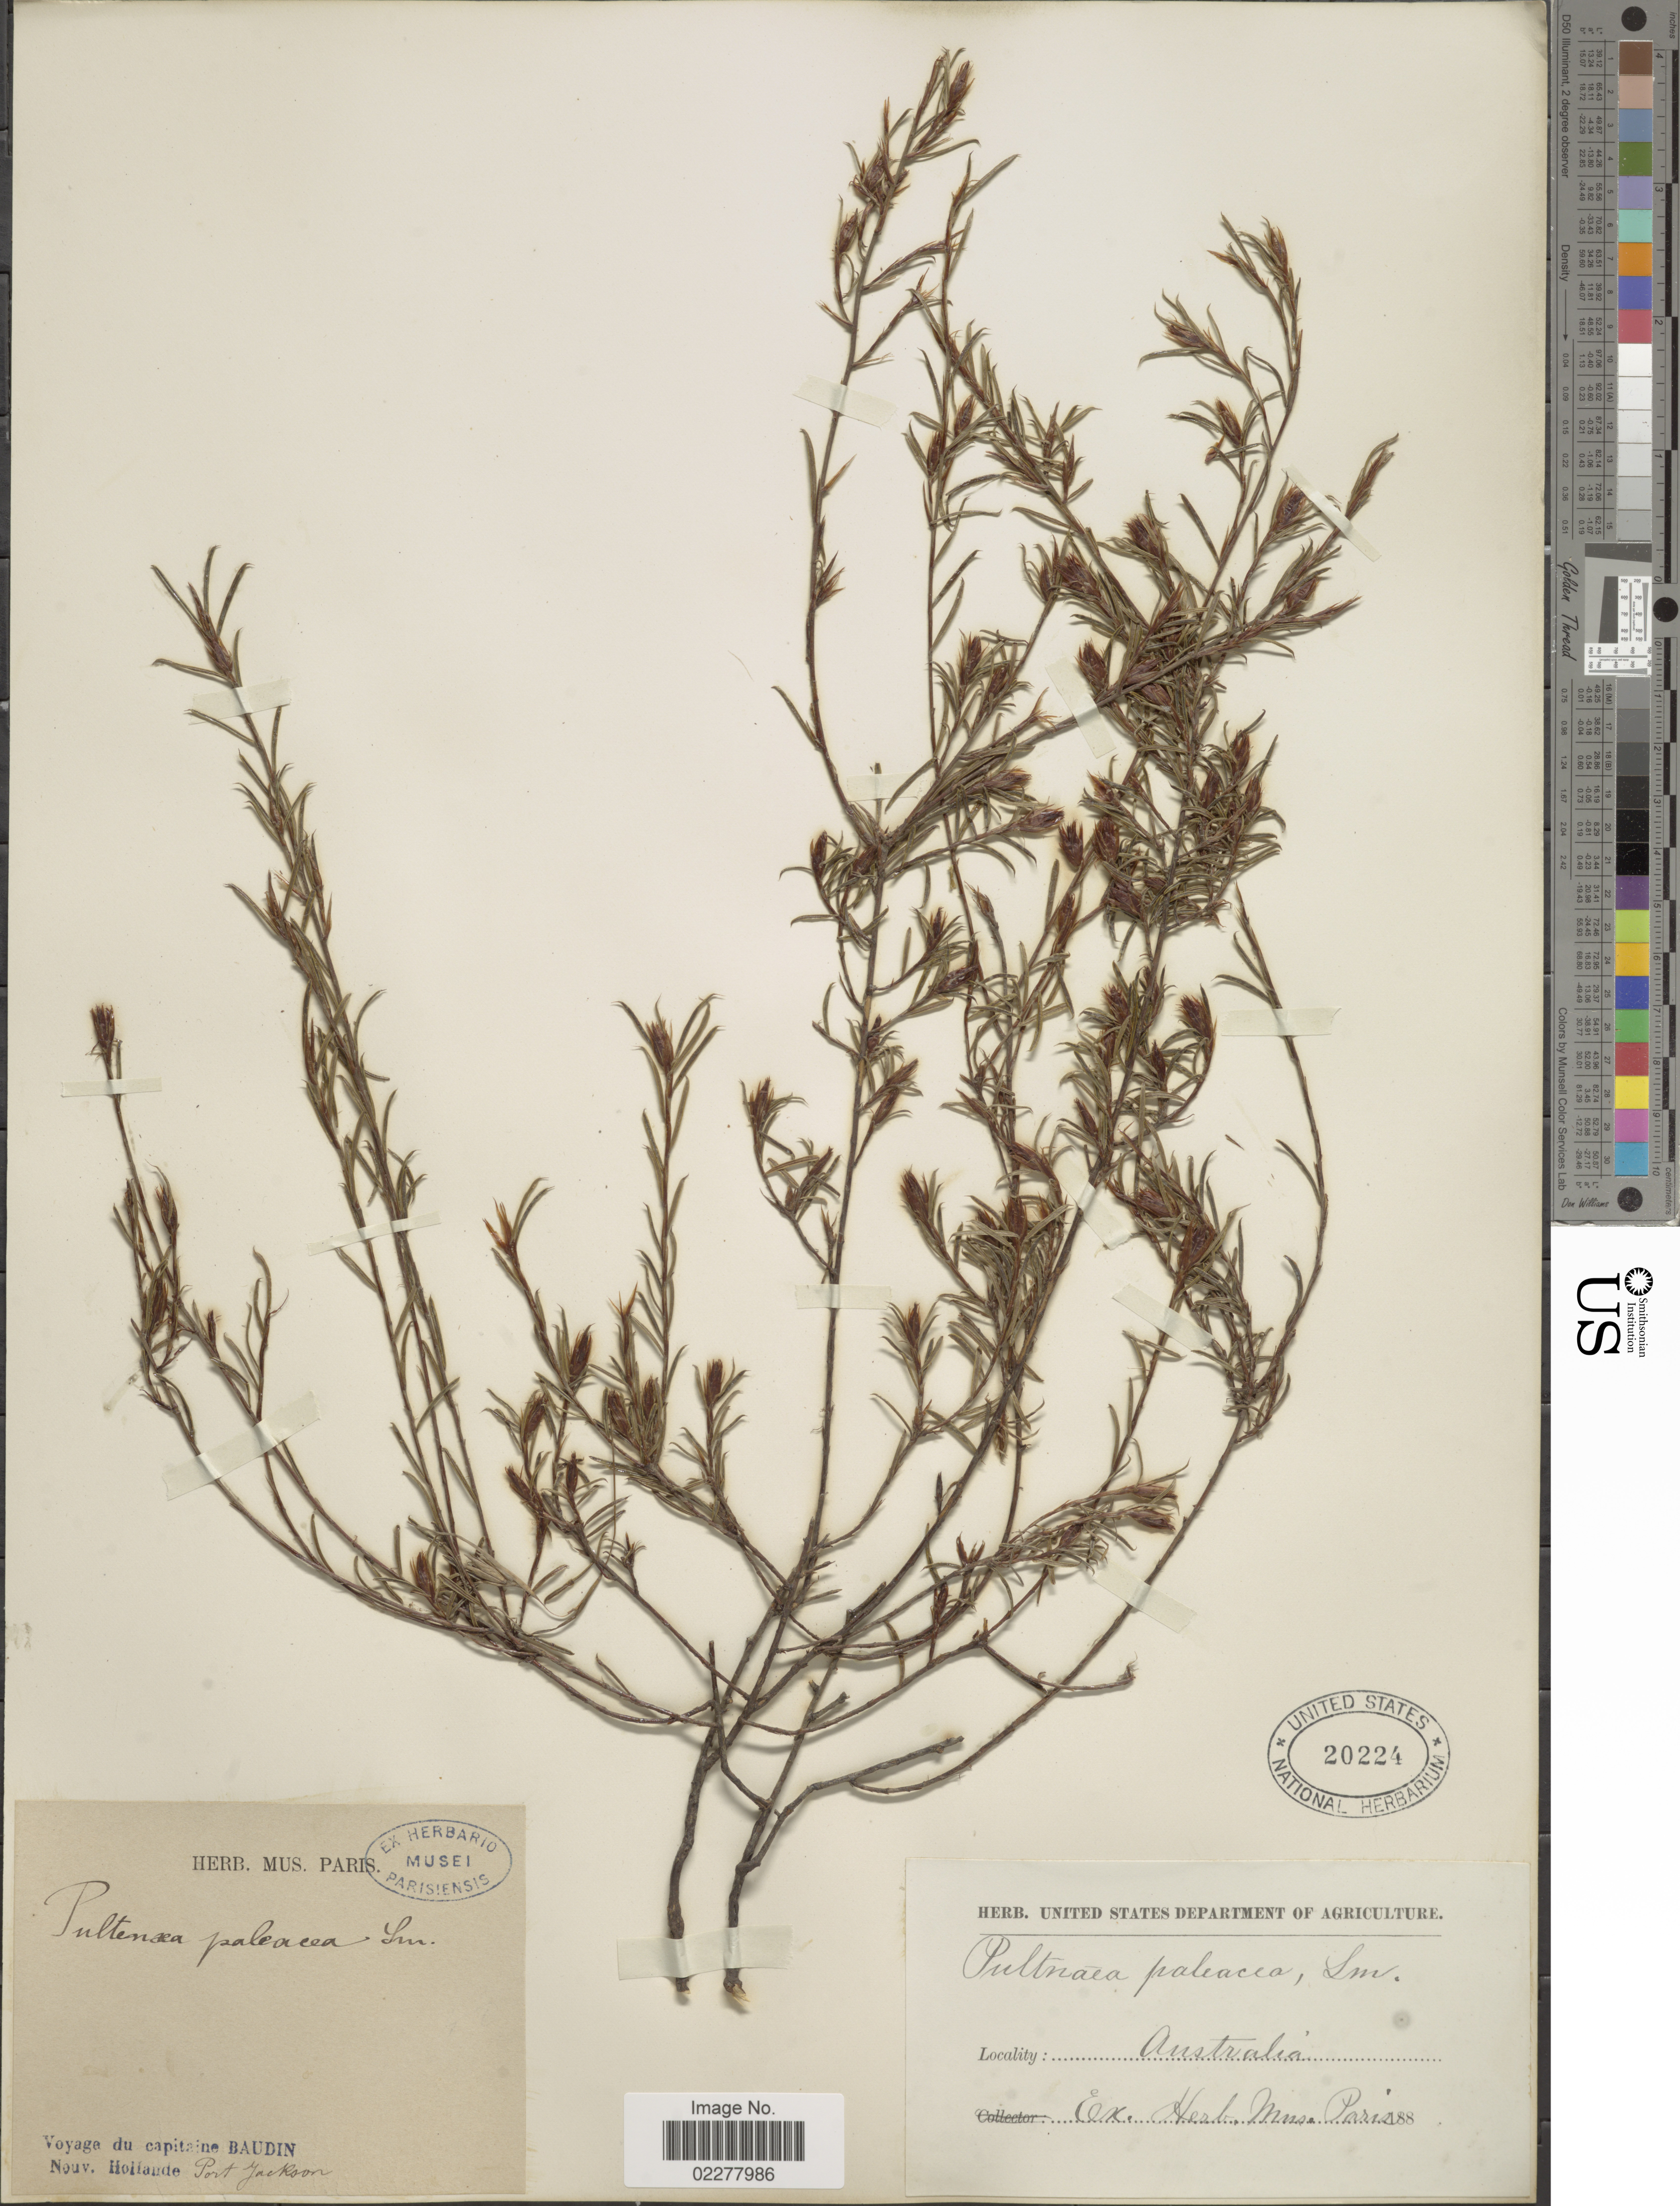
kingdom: Plantae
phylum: Tracheophyta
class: Magnoliopsida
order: Fabales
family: Fabaceae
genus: Pultenaea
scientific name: Pultenaea paleacea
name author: Willd.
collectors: T. Baudin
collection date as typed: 188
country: Australia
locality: Nouv. Hollande. Port Jackson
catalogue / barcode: US 20224